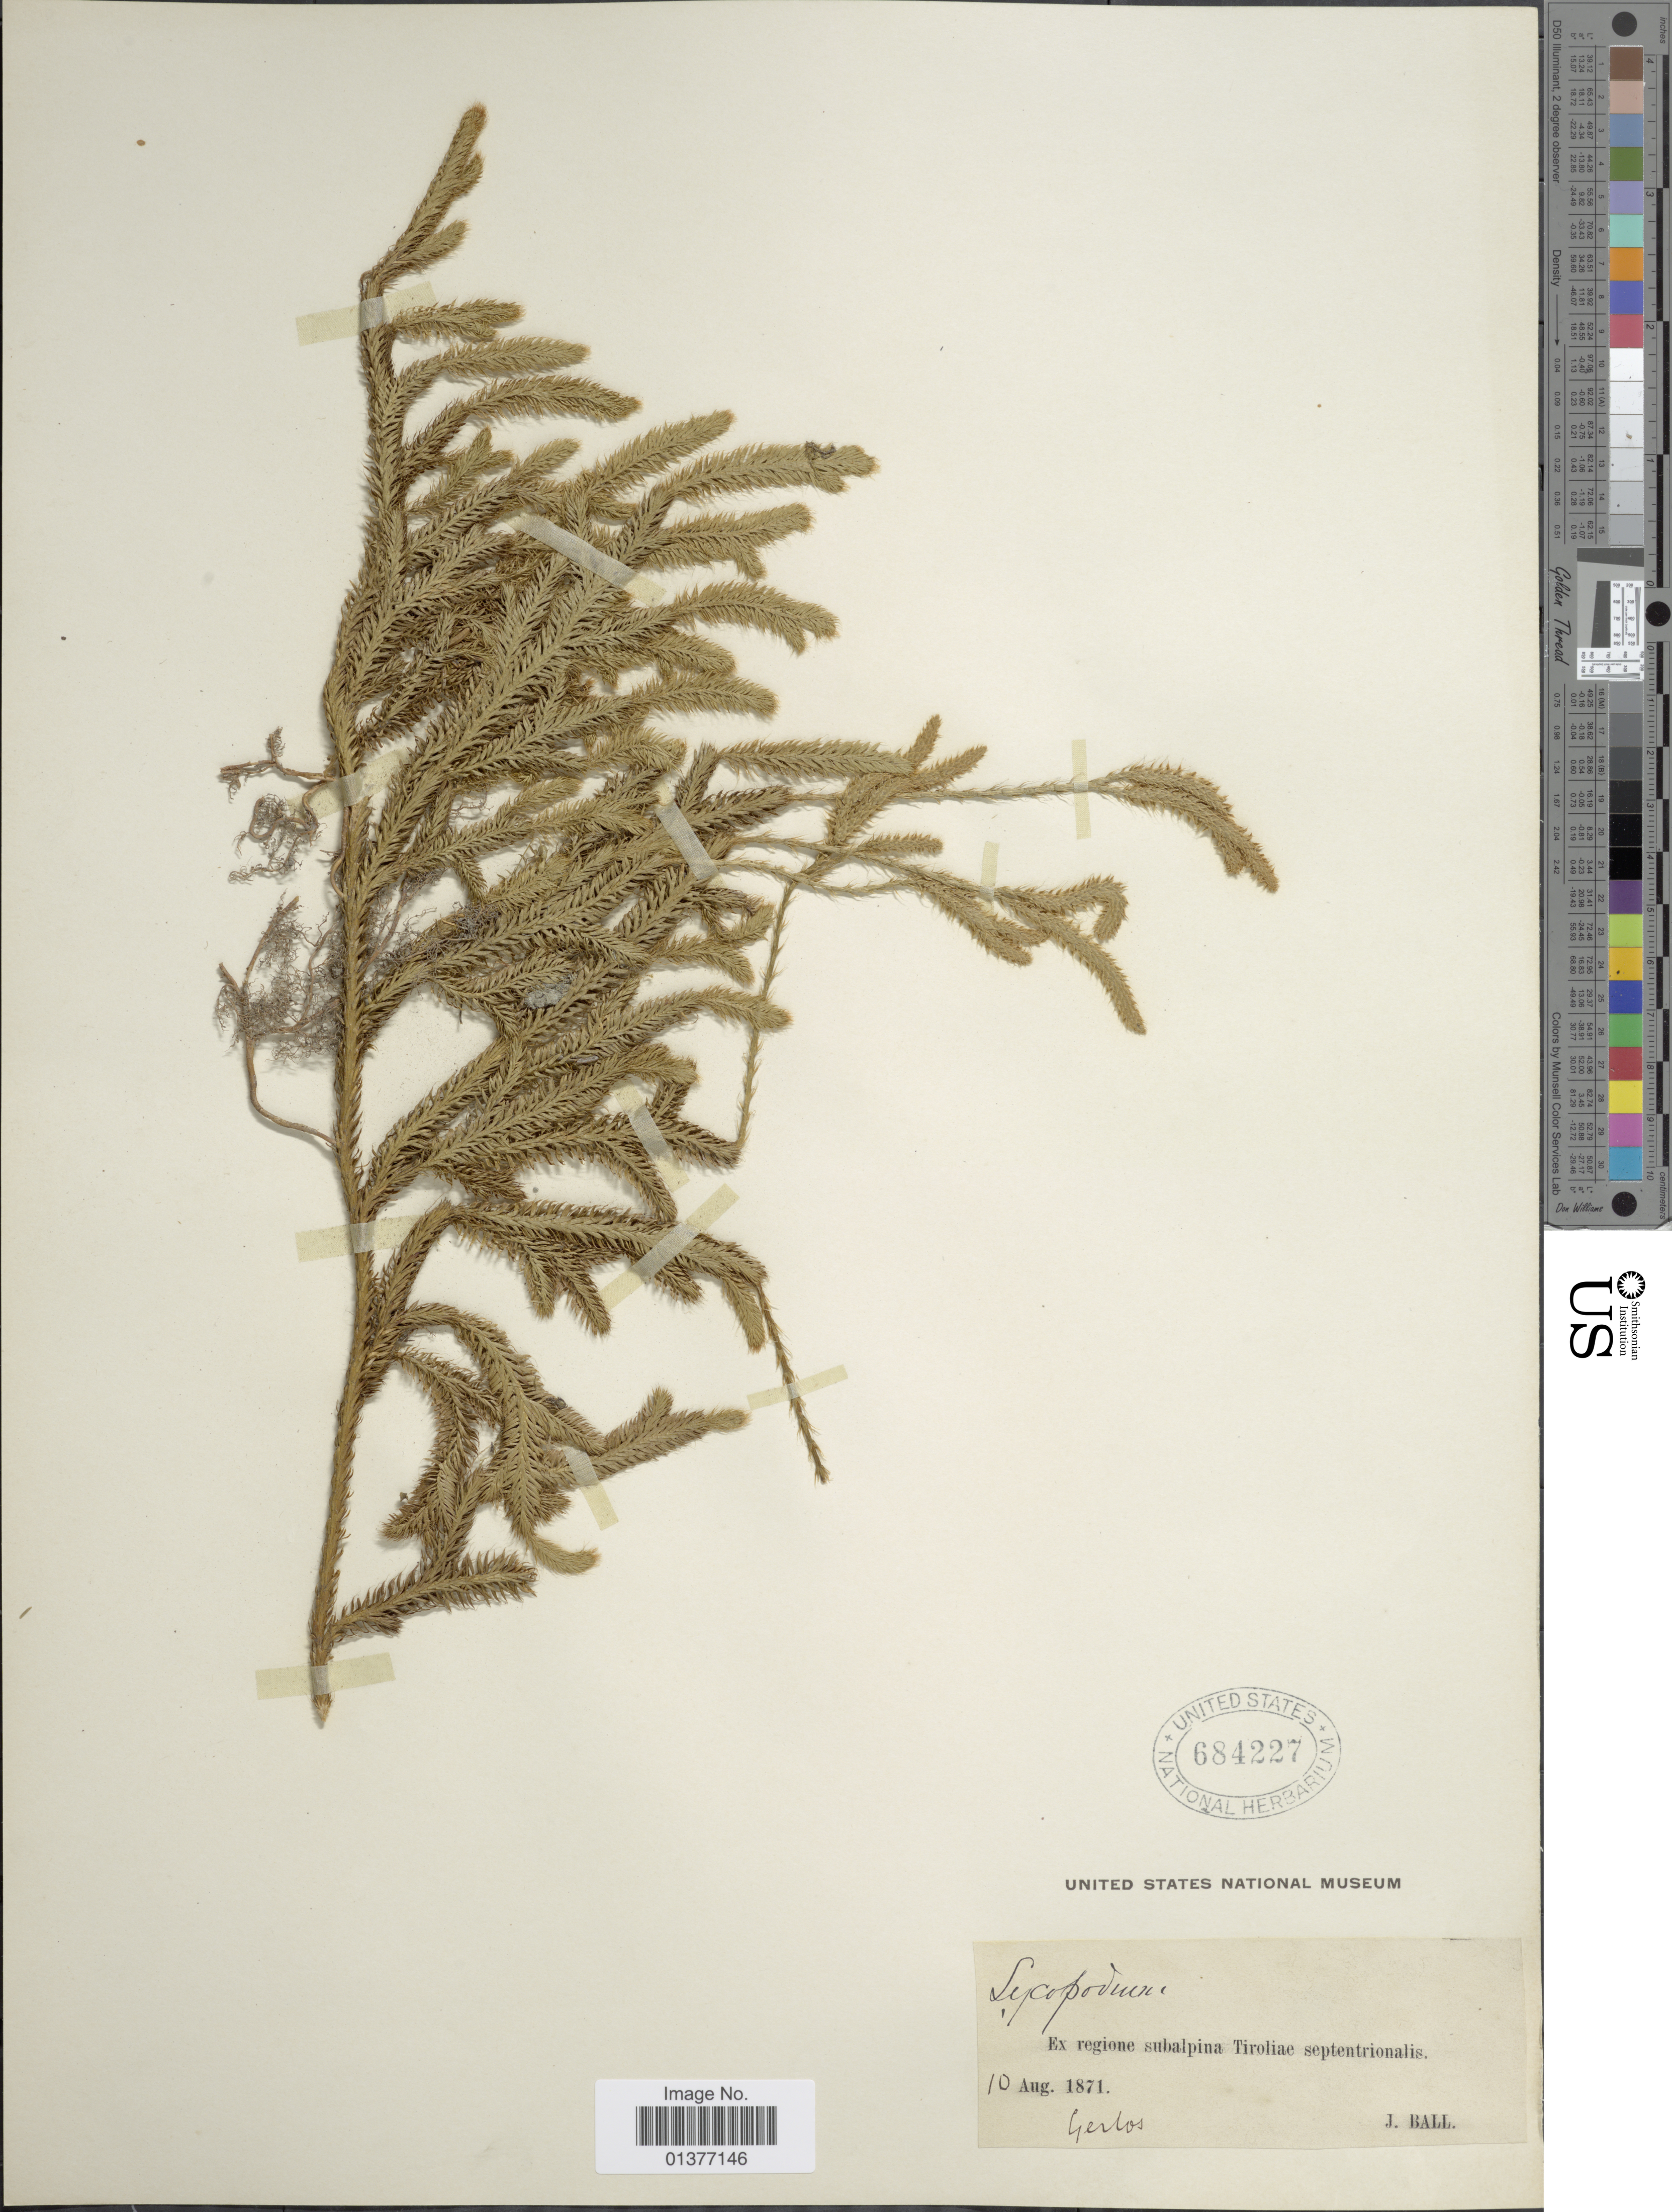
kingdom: Plantae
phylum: Tracheophyta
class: Lycopodiopsida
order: Lycopodiales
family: Lycopodiaceae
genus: Lycopodium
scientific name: Lycopodium clavatum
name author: L.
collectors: J. Ball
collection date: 1871-08-10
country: Austria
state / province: Tirol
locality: Regione subalpina Tiroliae septentrionals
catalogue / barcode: US 684227